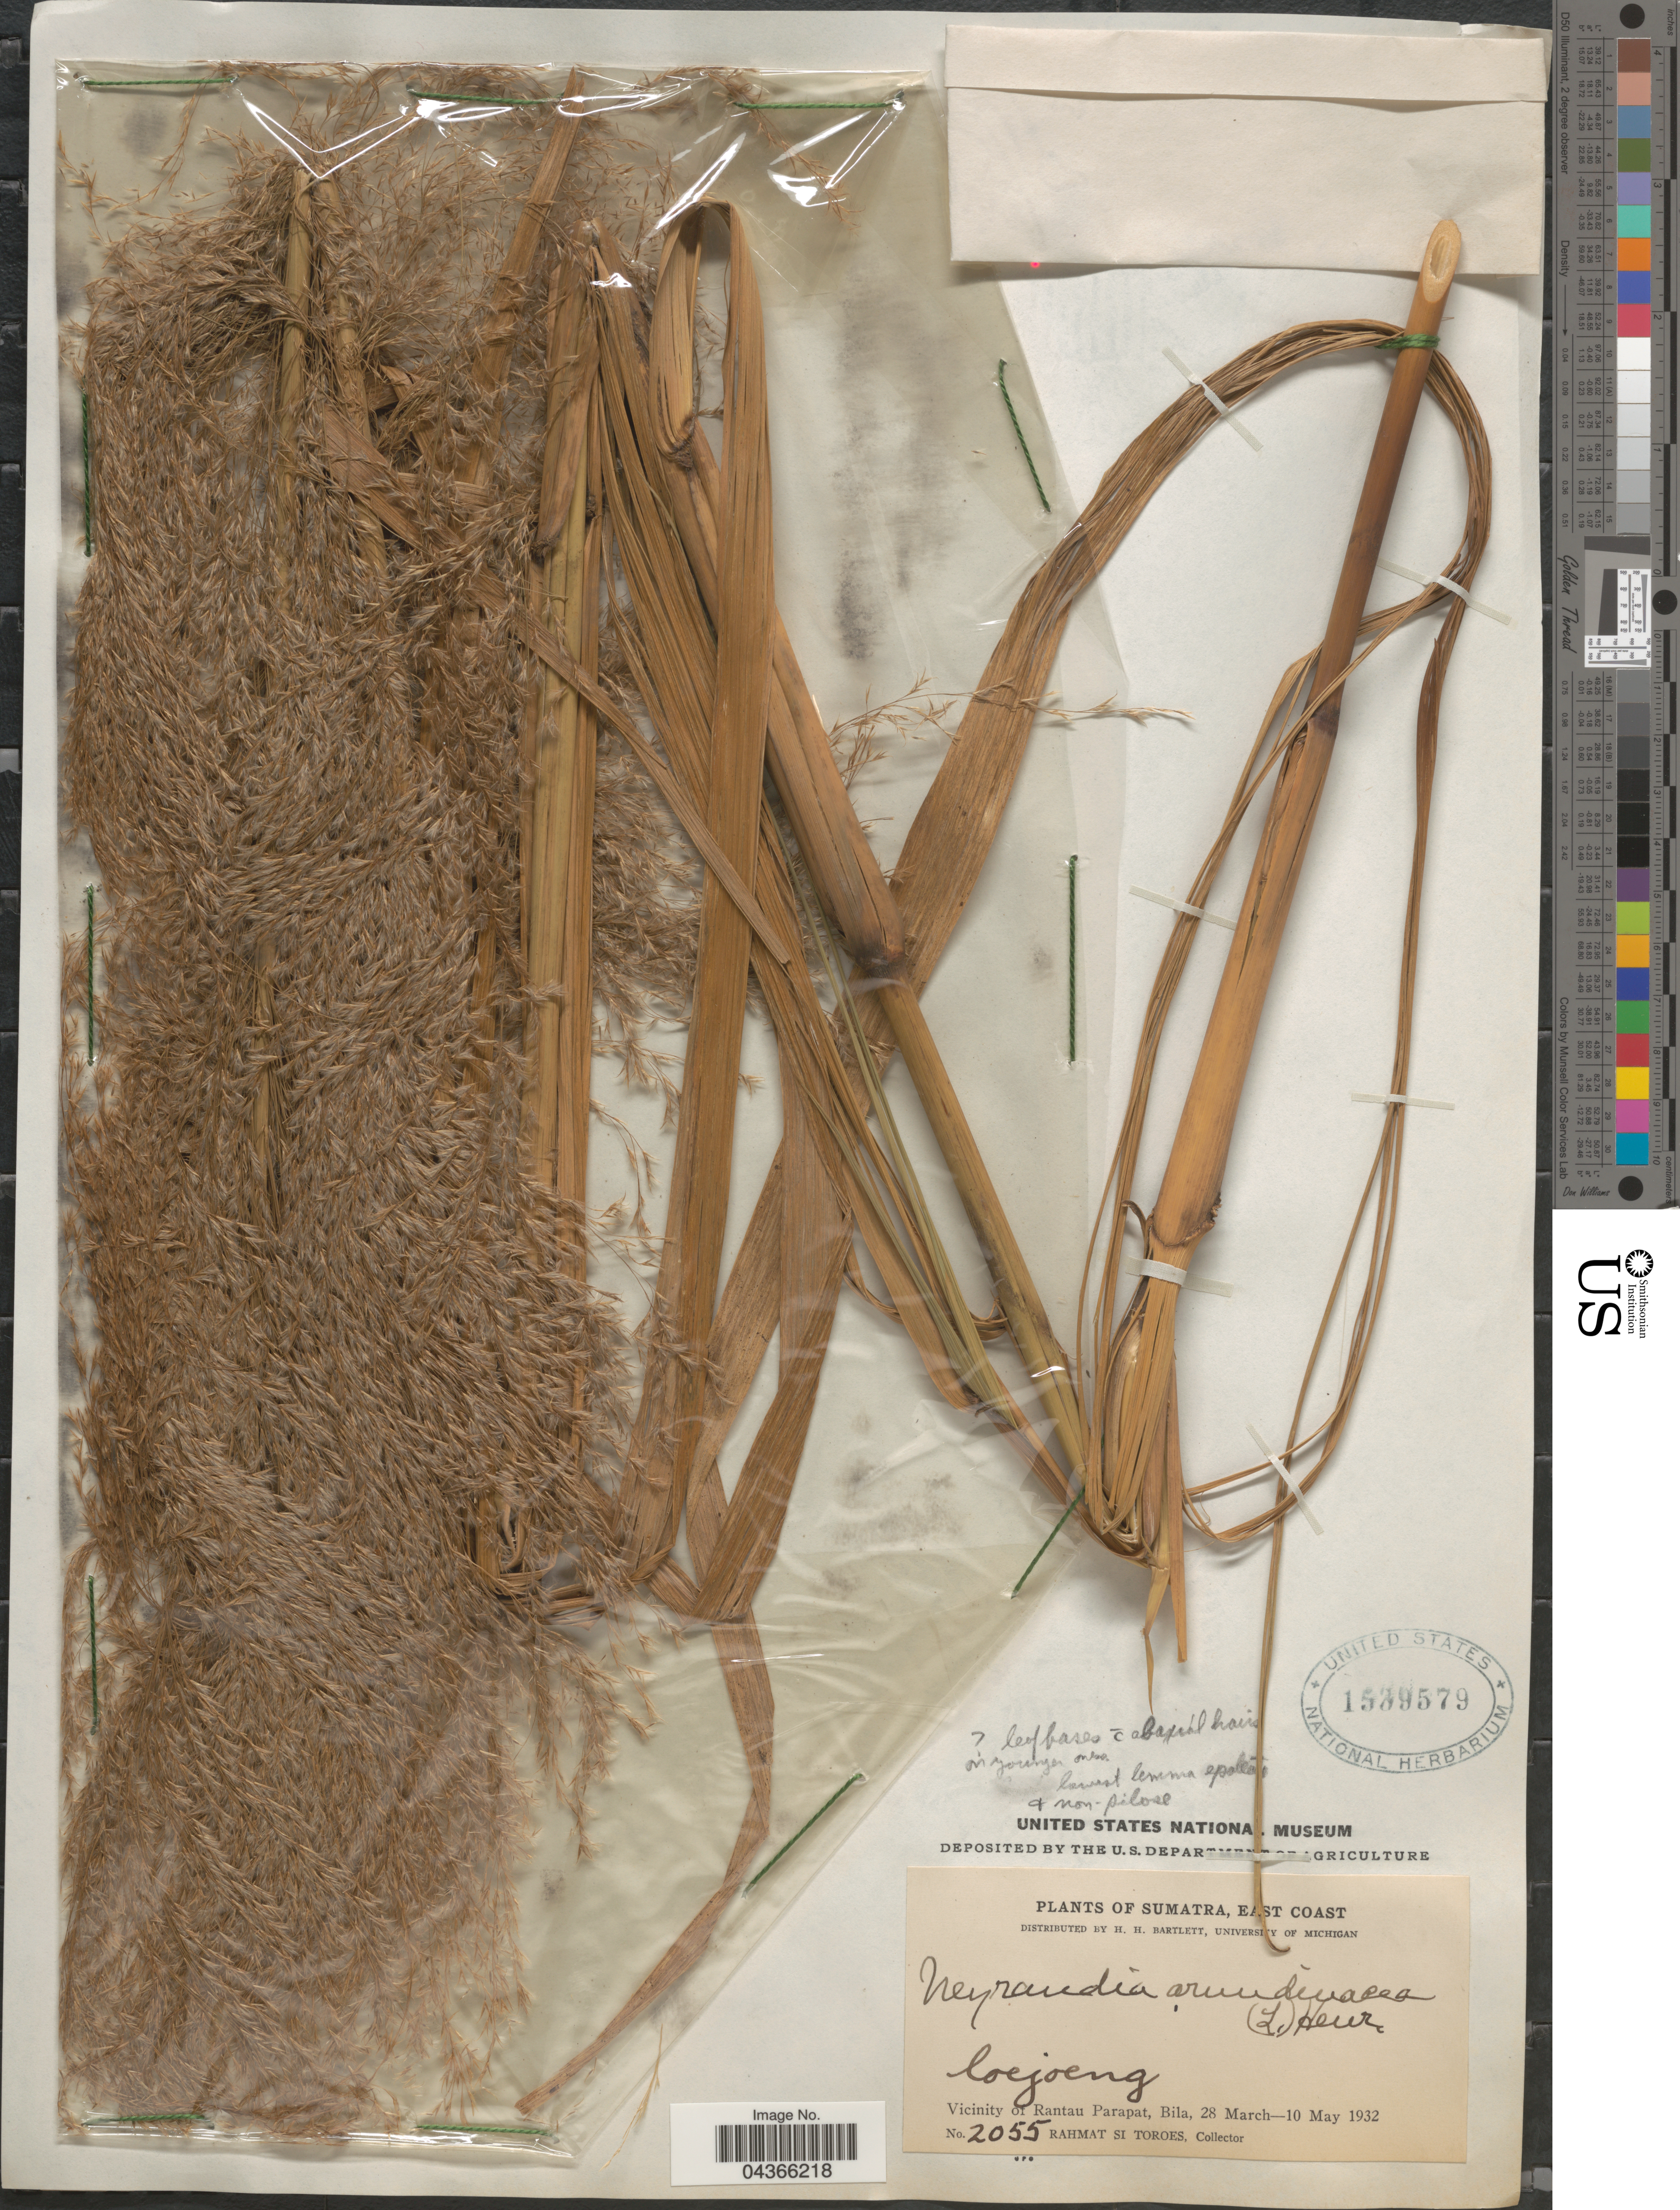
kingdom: Plantae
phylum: Tracheophyta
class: Liliopsida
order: Poales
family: Poaceae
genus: Neyraudia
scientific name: Neyraudia arundinacea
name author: (L.) Henr.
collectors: Rahmat Si Boeea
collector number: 2055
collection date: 1932-03-28/1932-05-10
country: Indonesia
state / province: Sumatra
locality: E [illegible text]st Coast. Vicinity of Rantau Parapat, Bila.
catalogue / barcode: US 1539579